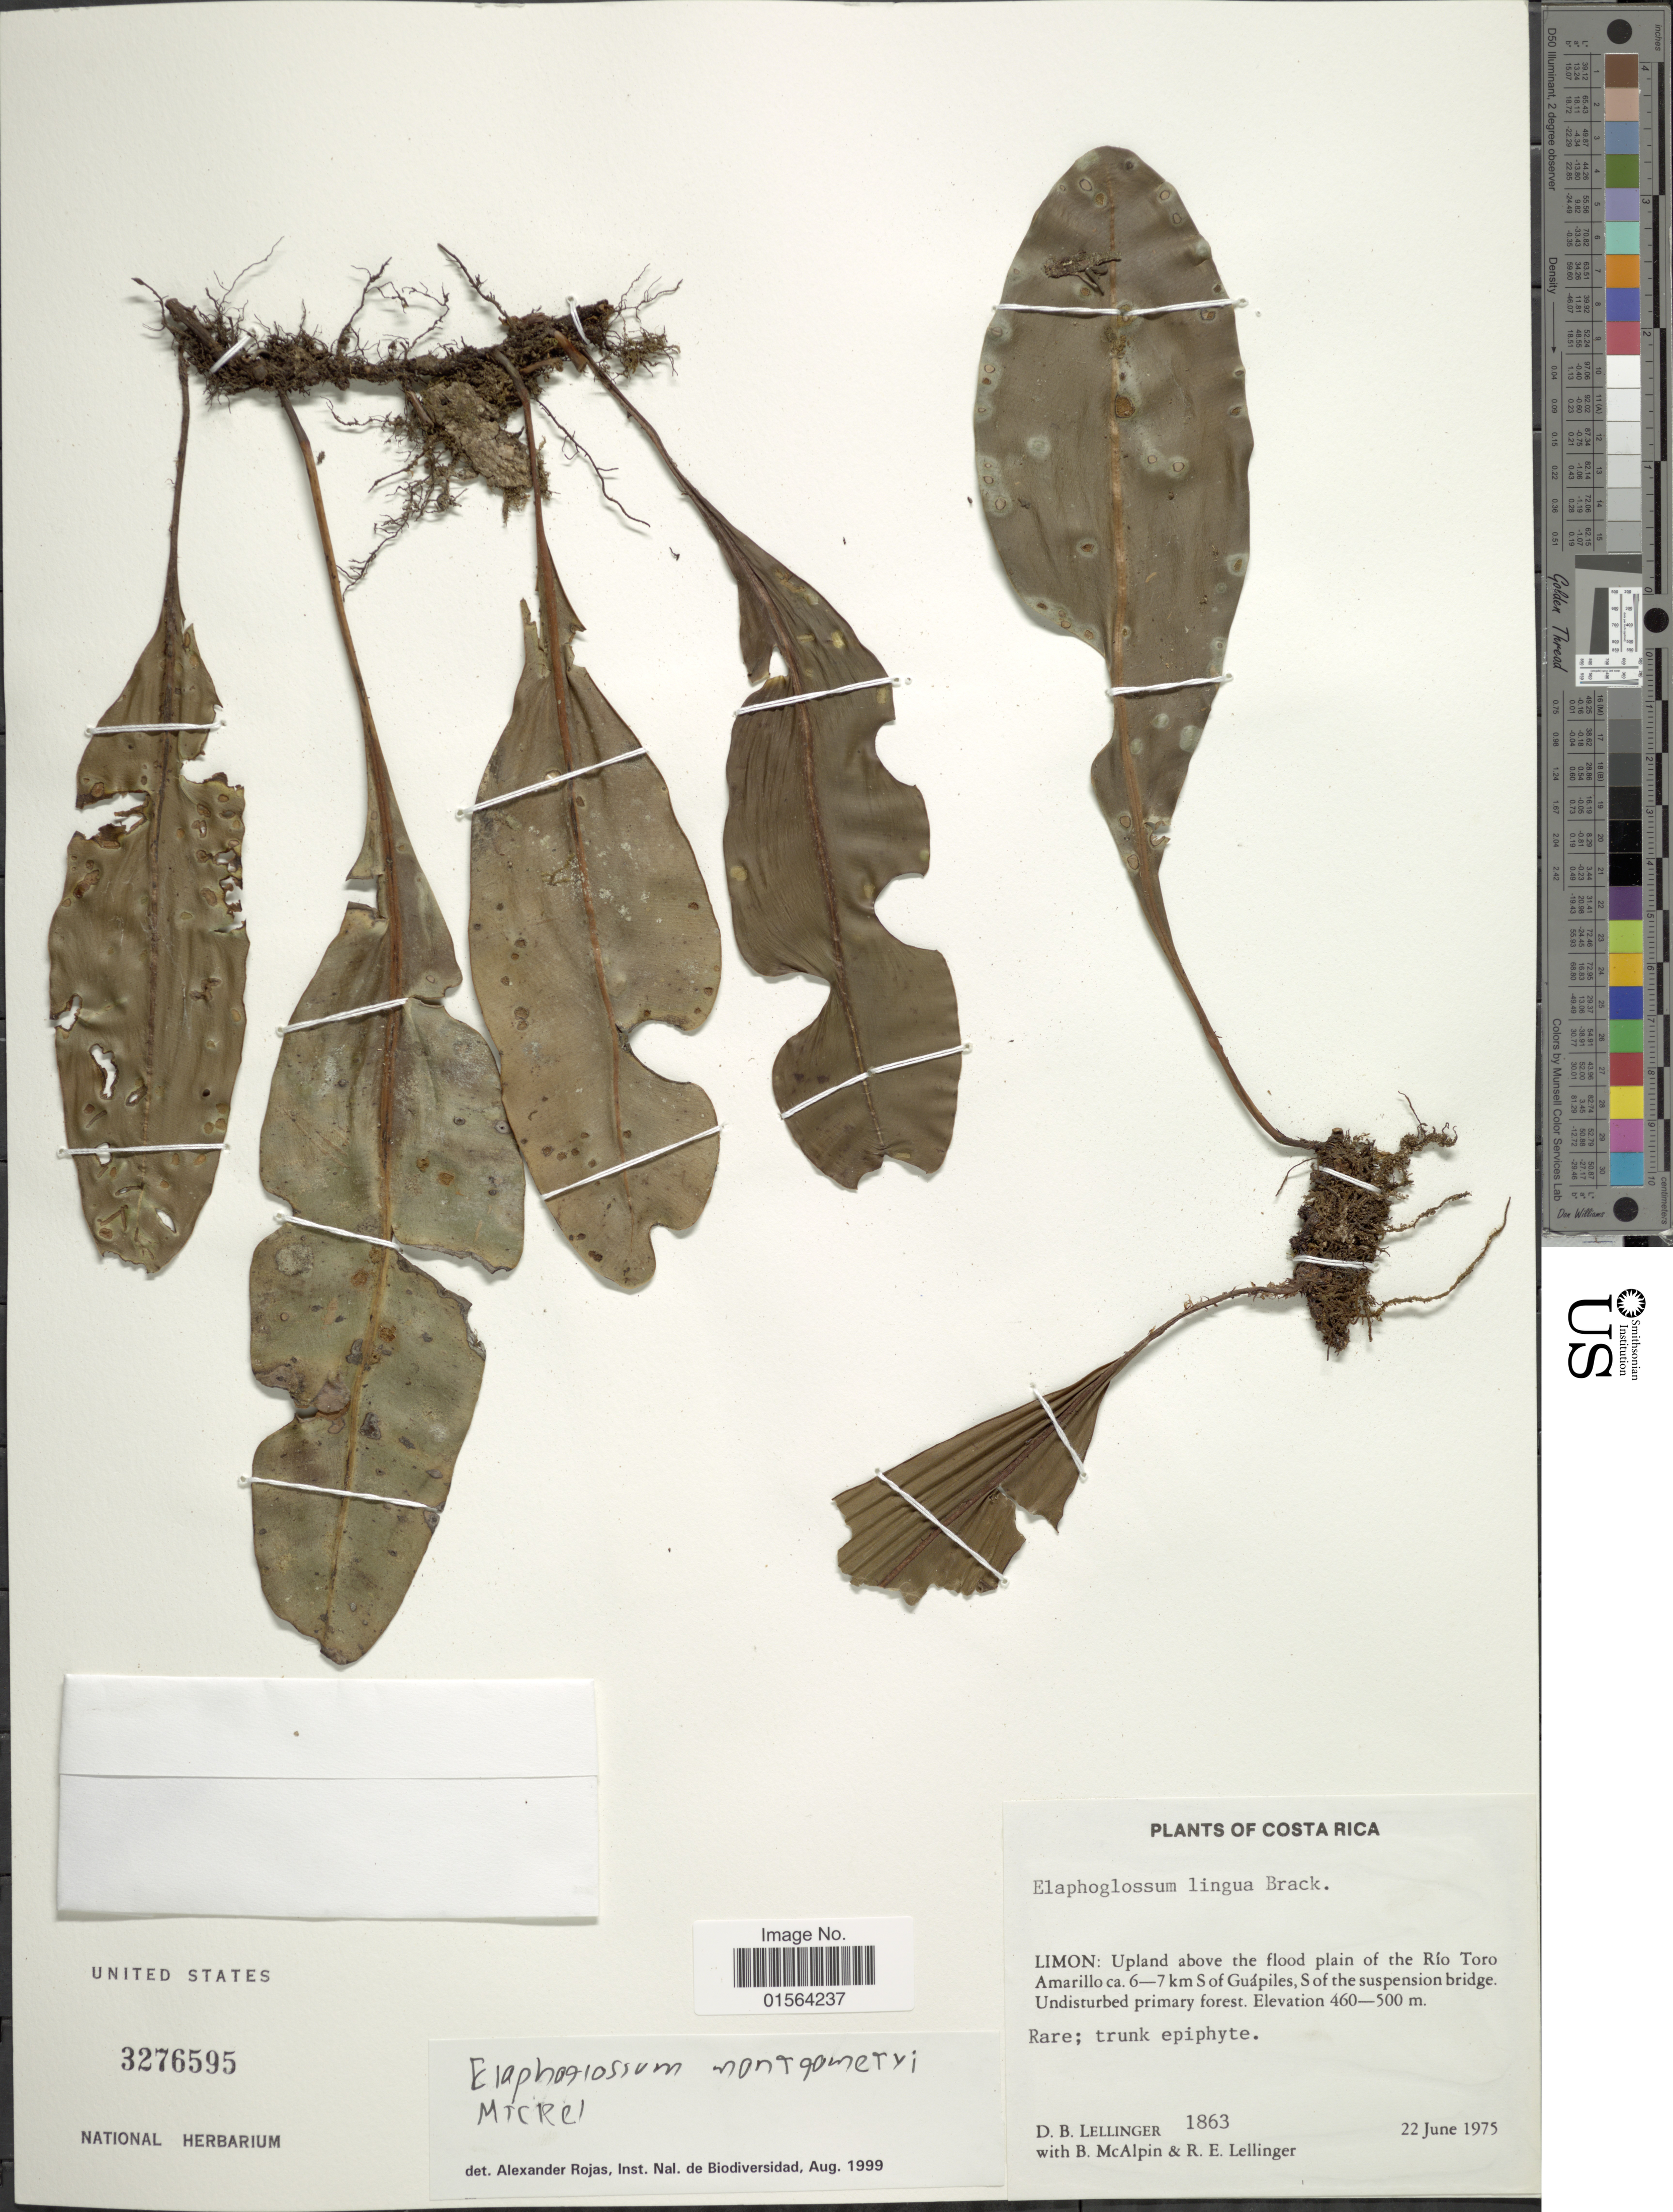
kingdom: Plantae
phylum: Tracheophyta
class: Polypodiopsida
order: Polypodiales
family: Dryopteridaceae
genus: Elaphoglossum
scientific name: Elaphoglossum lingua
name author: (C. Presl) Brack.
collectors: B. McAlpin & R. E. Lellinger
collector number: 1863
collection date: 1975-06-22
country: Costa Rica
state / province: Limón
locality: Limon: upland above the flood plain of the Rio Toro Amarillo ca 6-7 km S of Guapiles,S of the suspension bridge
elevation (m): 460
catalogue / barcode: US 3276595